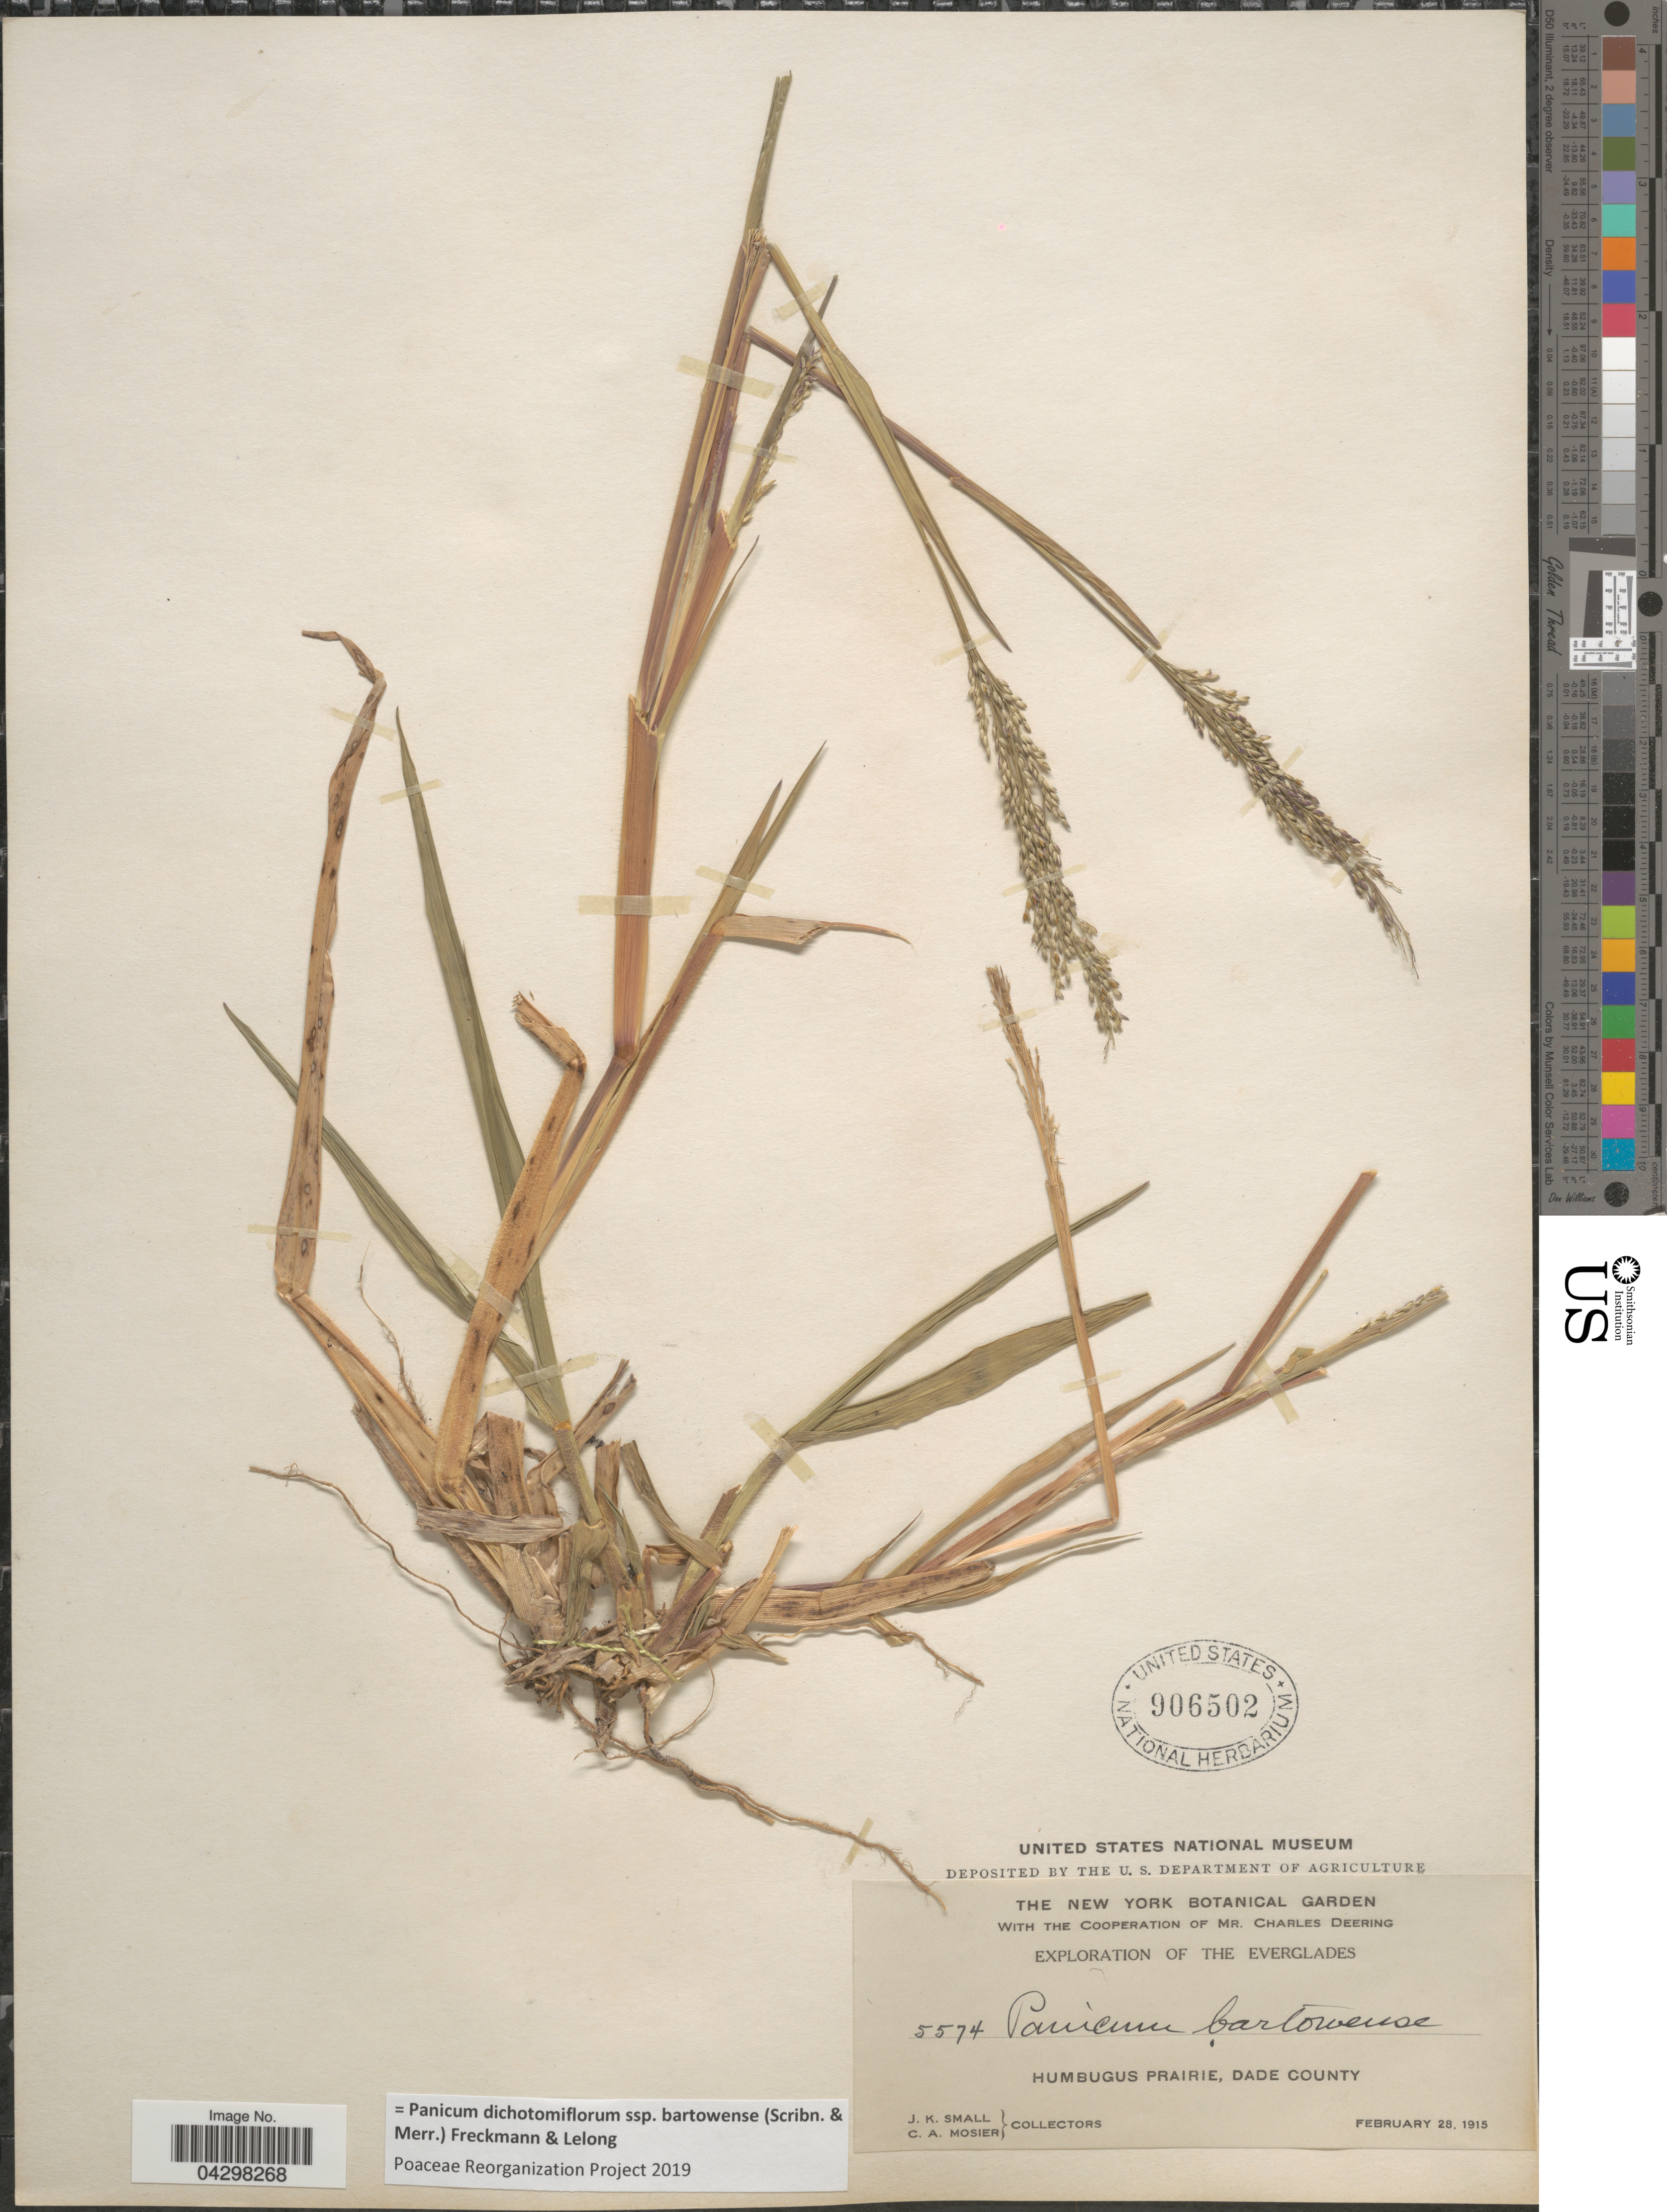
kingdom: Plantae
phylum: Tracheophyta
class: Liliopsida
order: Poales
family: Poaceae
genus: Panicum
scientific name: Panicum dichotomiflorum subsp. bartowense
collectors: J. K. Small & C. A. Mosier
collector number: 5574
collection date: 1915-02-28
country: United States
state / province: Florida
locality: Exploration of the Everglades. Humbugus prairie, Dade County.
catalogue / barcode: US 906502